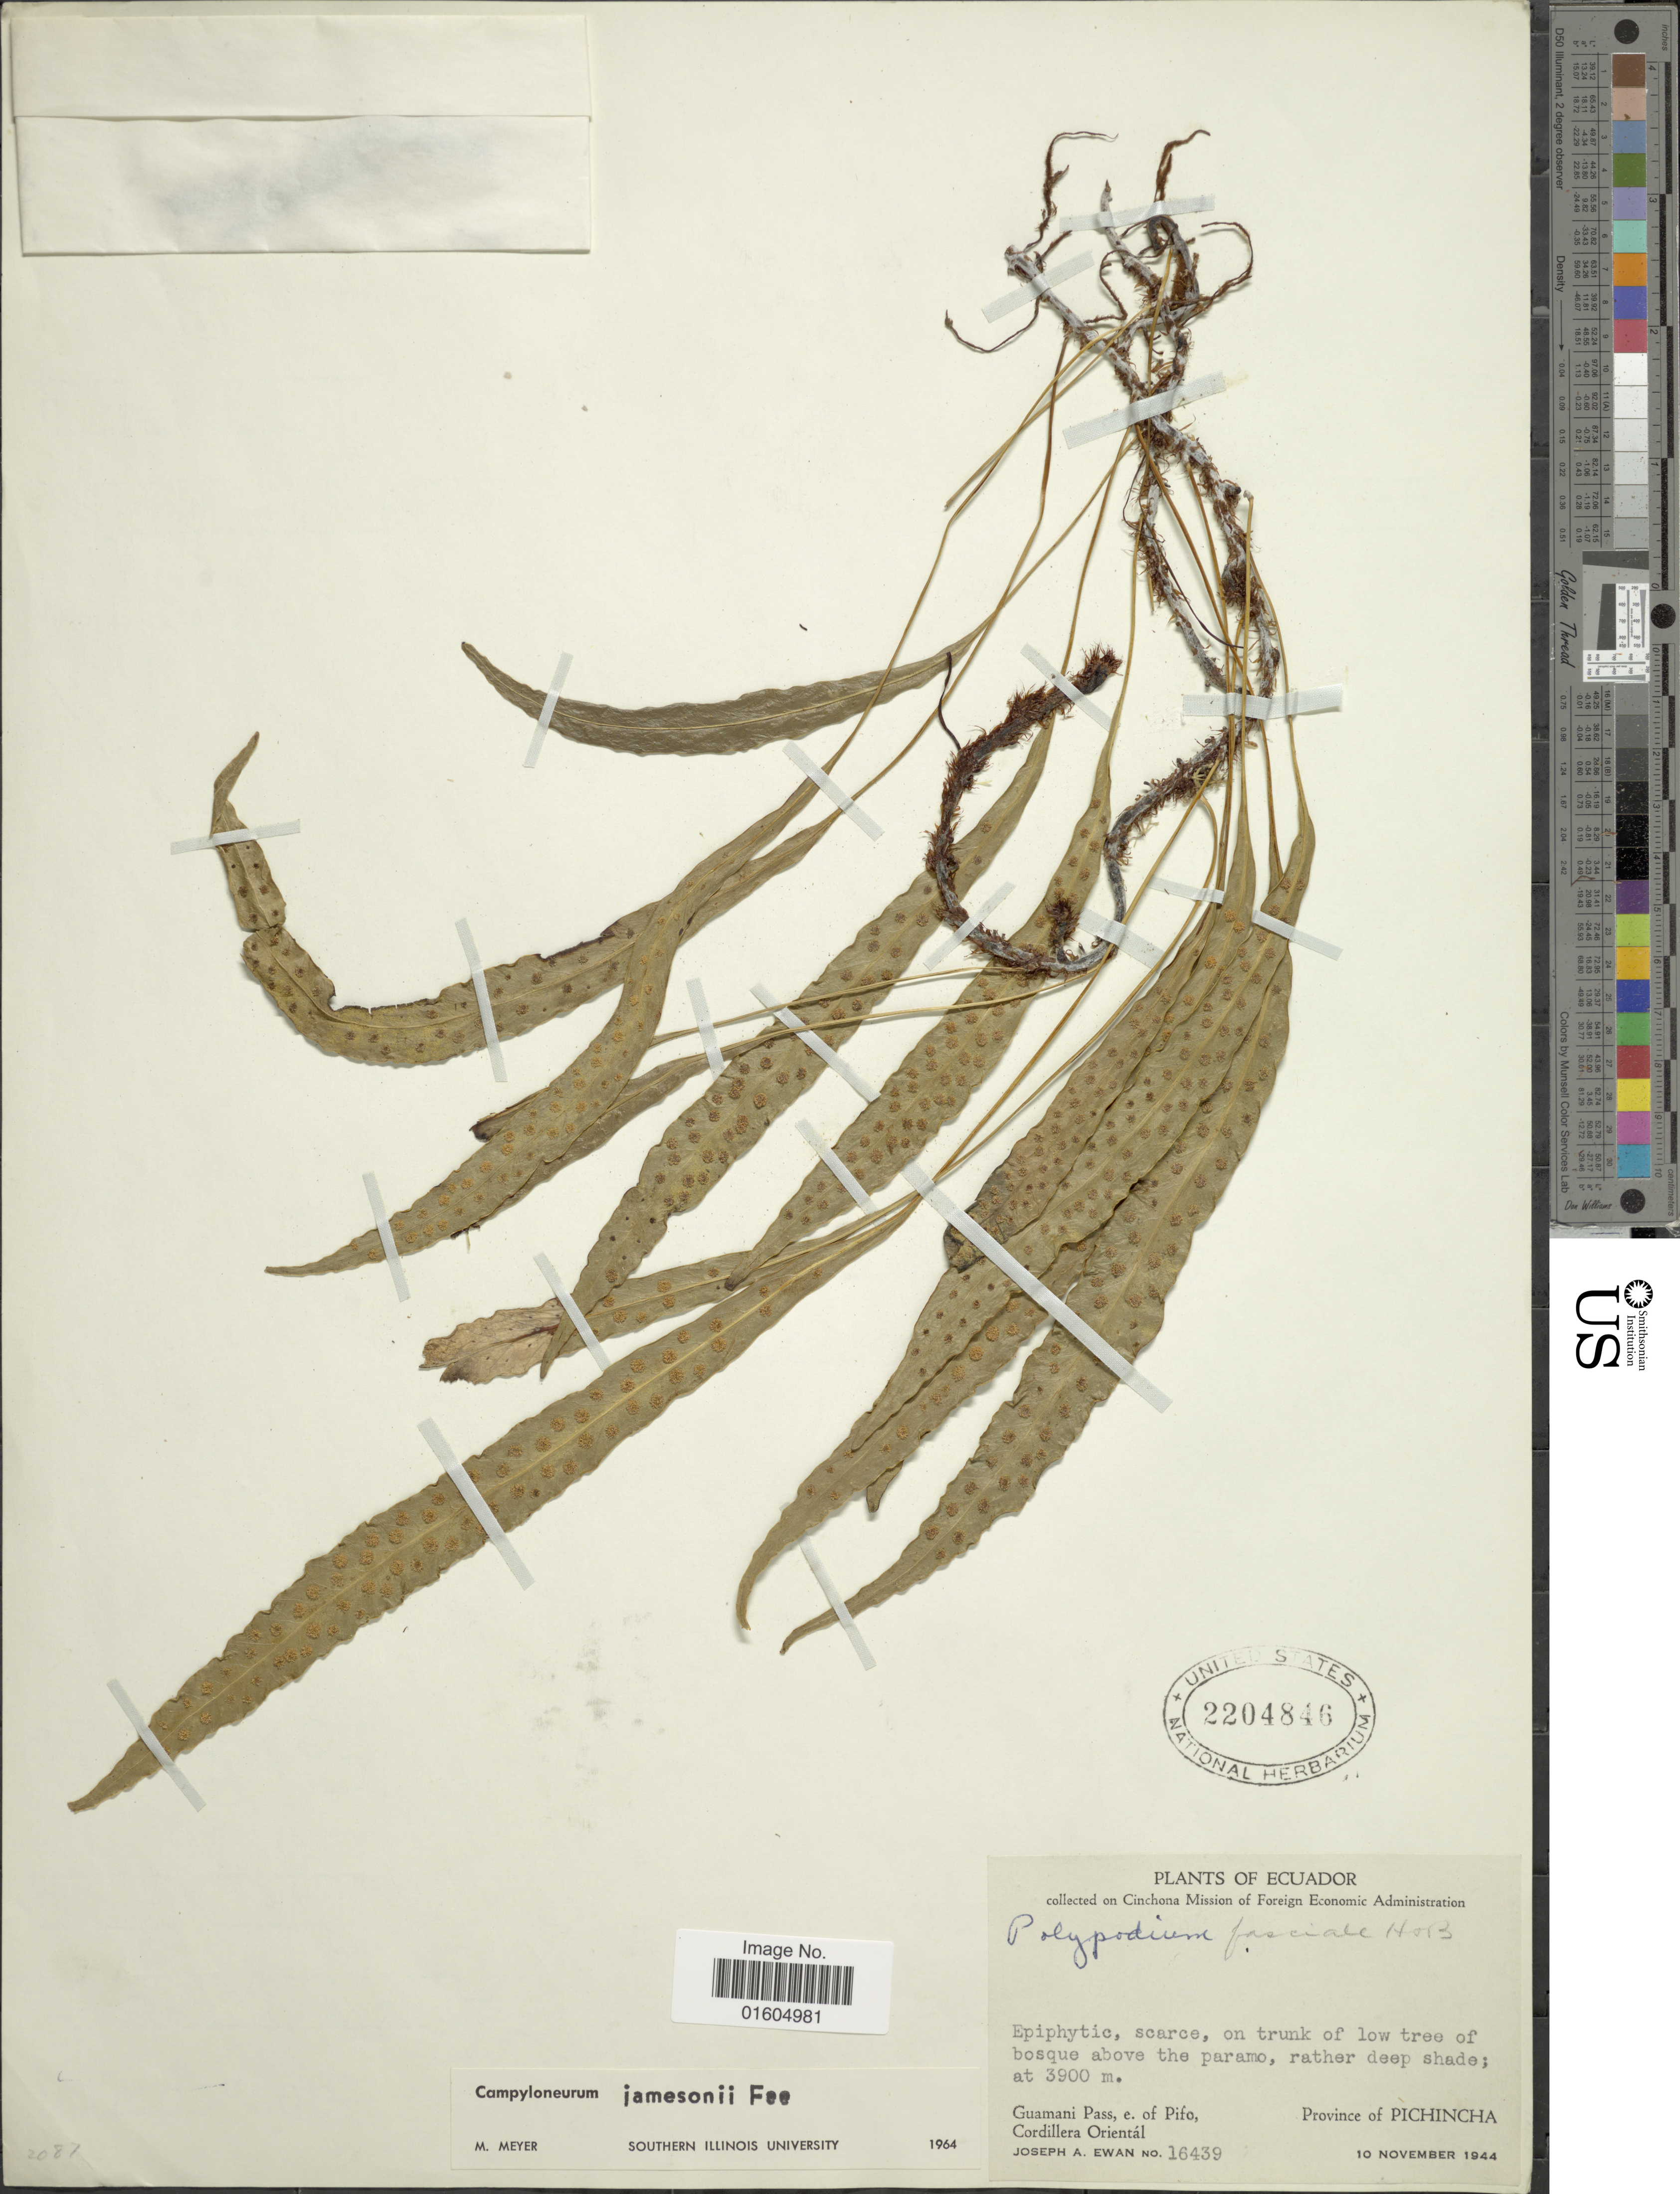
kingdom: Plantae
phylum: Tracheophyta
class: Polypodiopsida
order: Polypodiales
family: Polypodiaceae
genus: Campyloneurum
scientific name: Campyloneurum solutum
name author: (Klotzsch) Fée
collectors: J. A. Ewan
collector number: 16439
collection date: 1944-11-10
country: Ecuador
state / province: Pichincha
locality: Ecuador. Province of Pichincha. Guamani Pass, e. of Pifo, Cordillera Oriental.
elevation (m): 3900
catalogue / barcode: US 2204846